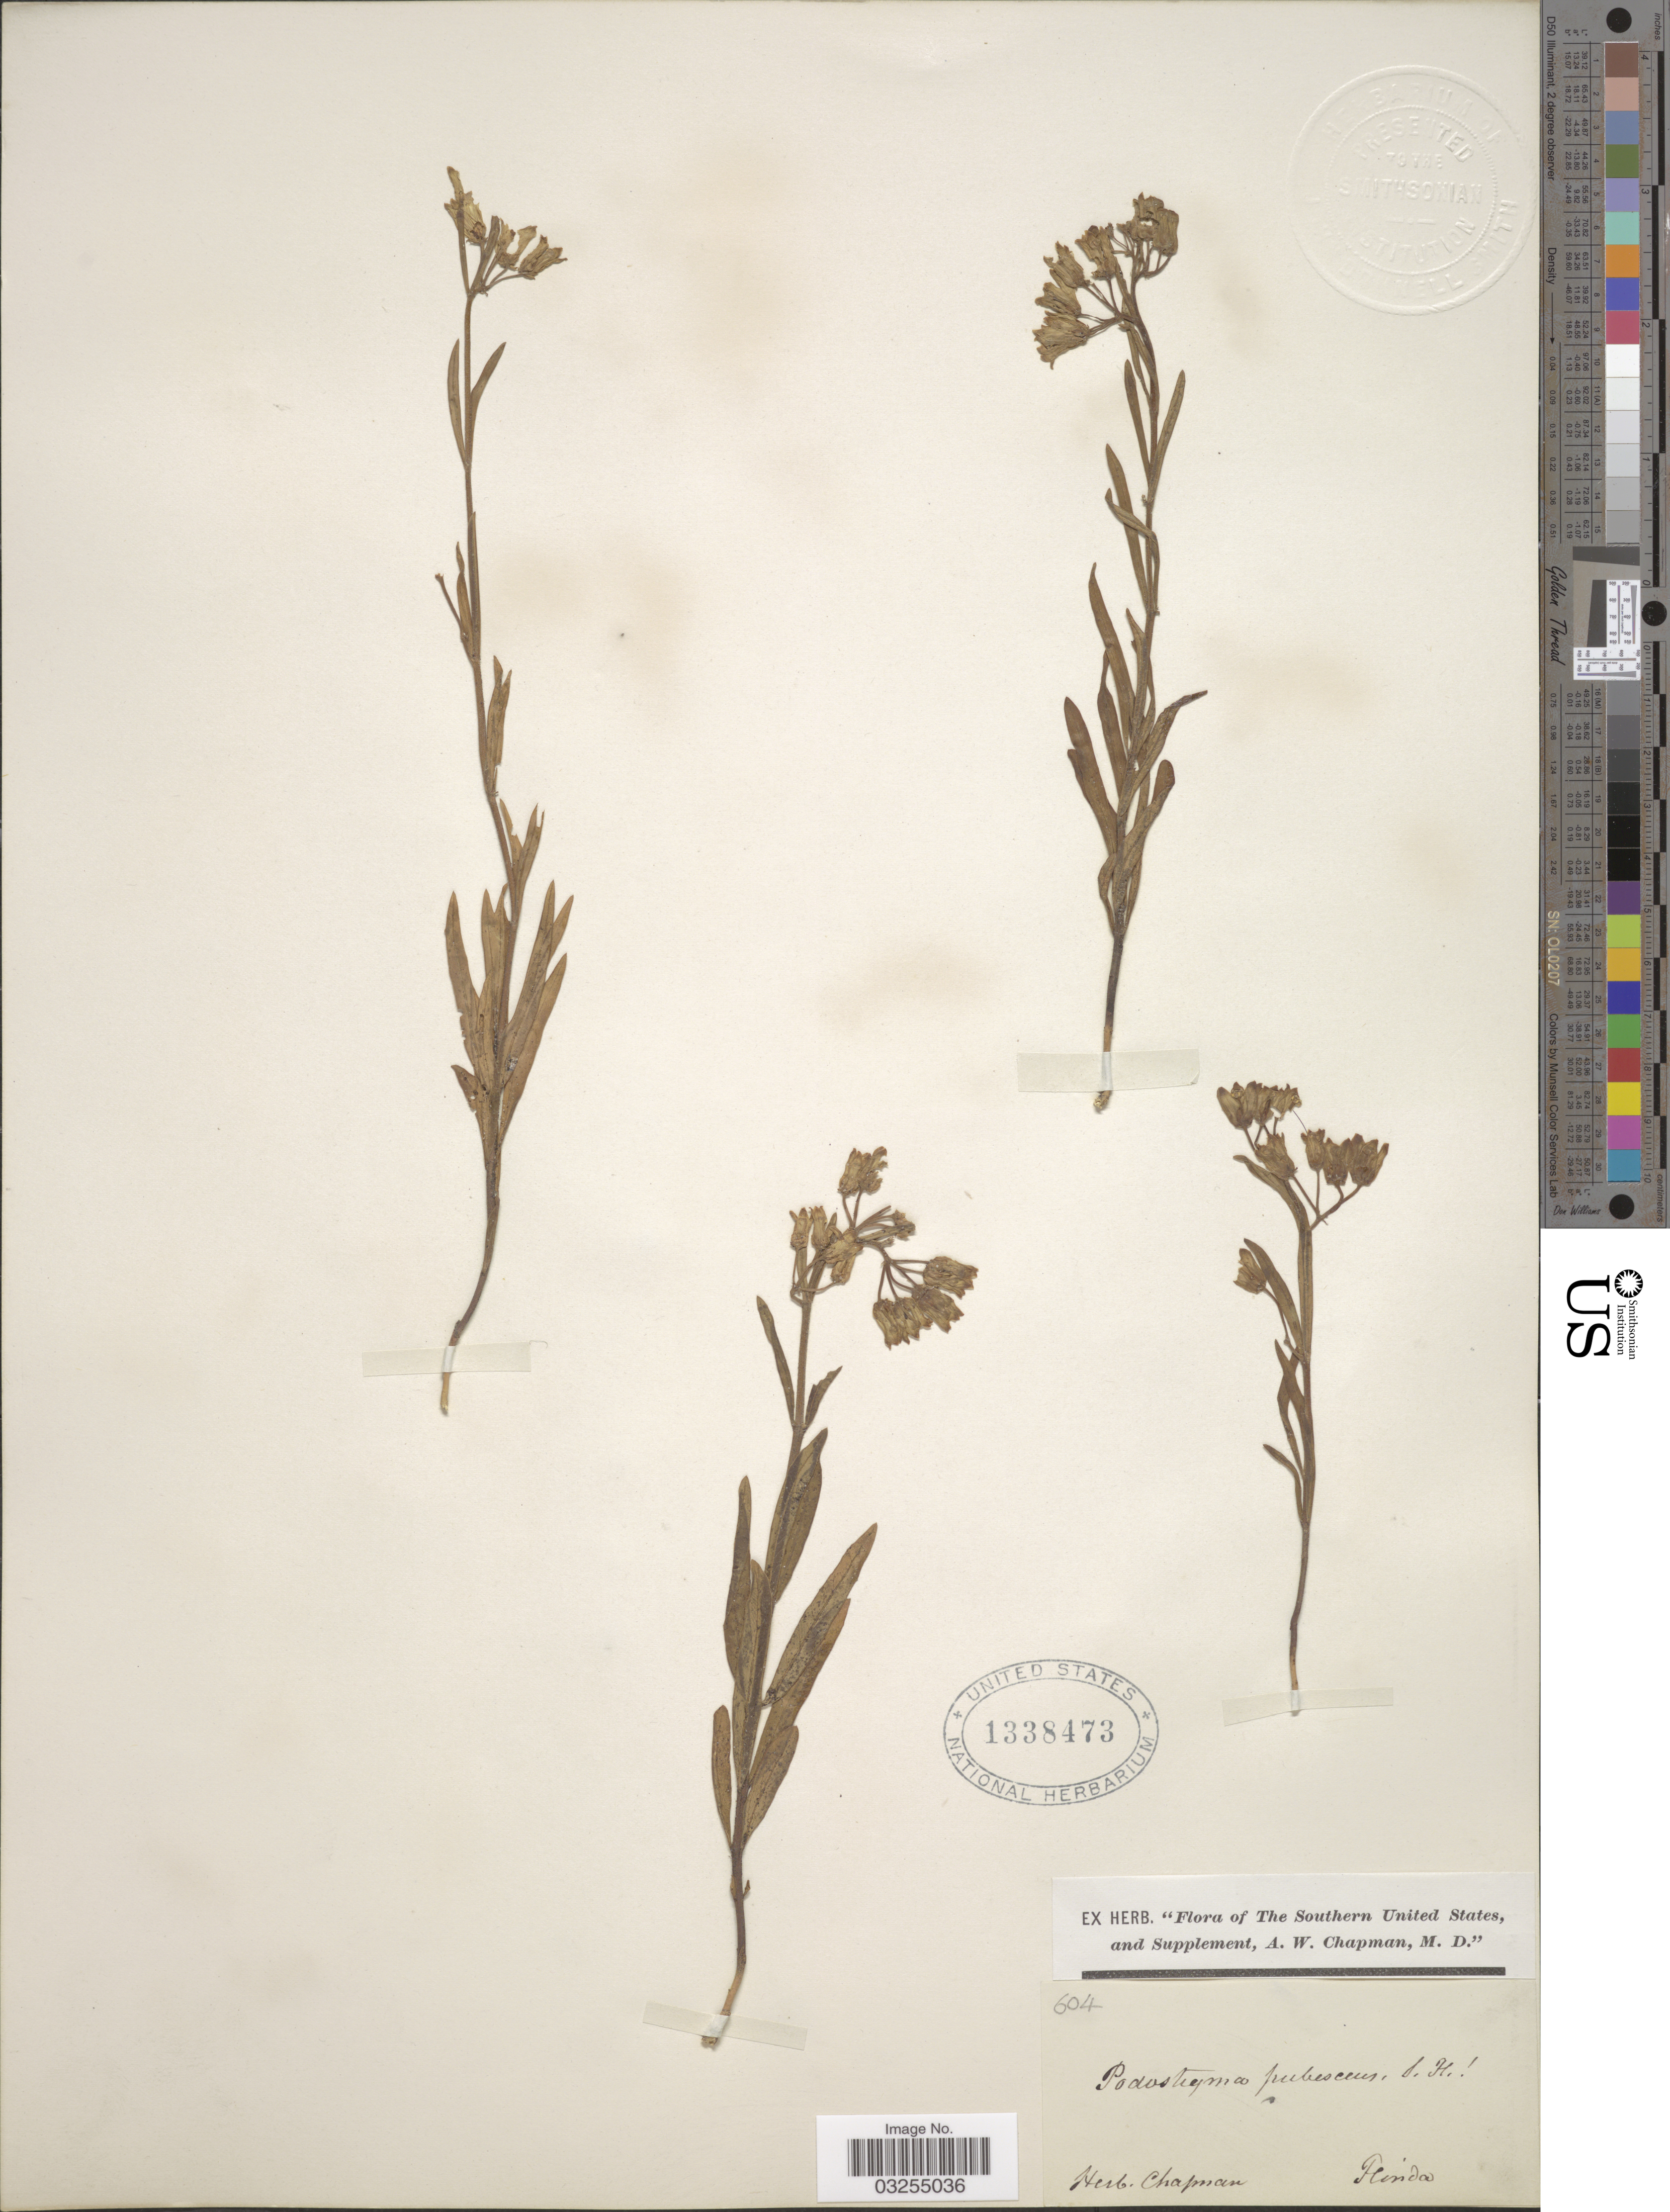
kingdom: Plantae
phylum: Tracheophyta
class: Magnoliopsida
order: Gentianales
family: Apocynaceae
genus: Asclepias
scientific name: Asclepias pedicellata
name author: Walter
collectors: ex herb. A.W. Chapman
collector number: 604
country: United States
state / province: Florida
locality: The Southern United States, and Supplement.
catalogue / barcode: US 1338473